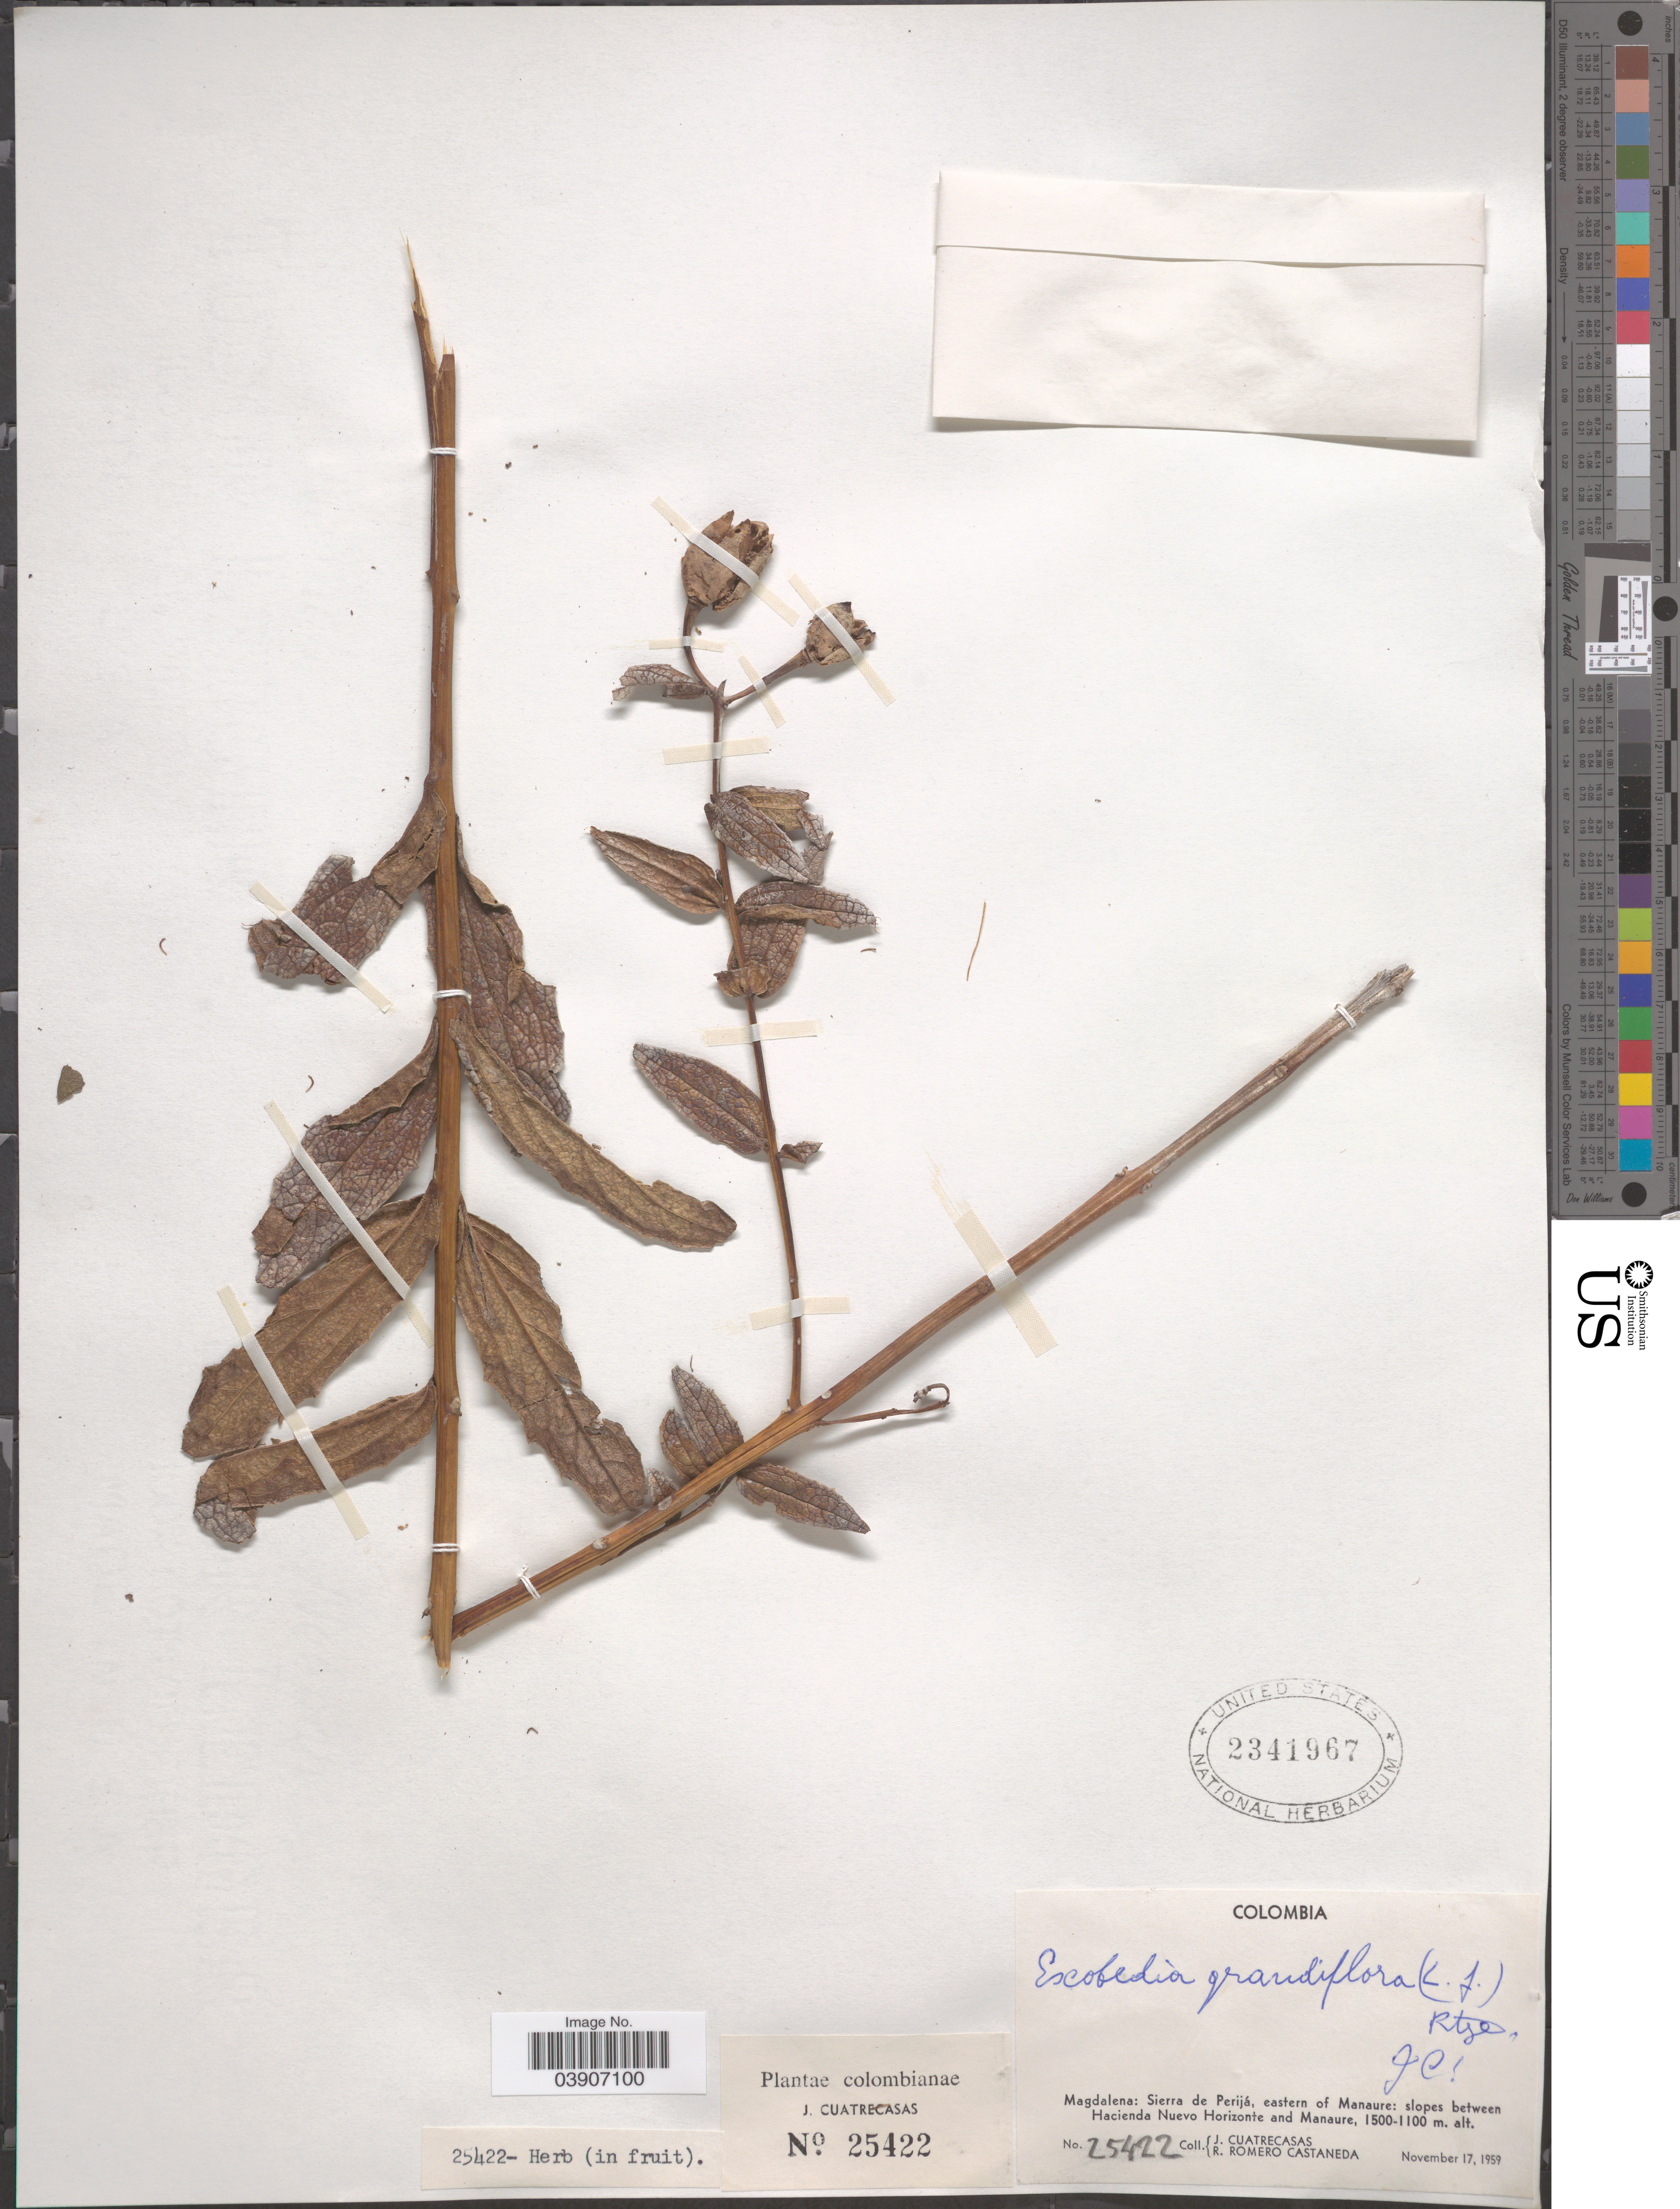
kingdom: Plantae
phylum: Tracheophyta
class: Magnoliopsida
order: Lamiales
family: Orobanchaceae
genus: Escobedia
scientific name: Escobedia grandiflora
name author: (L. f.) Kuntze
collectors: J. Cuatrecasas & R. Romero Castañeda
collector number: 25422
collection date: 1959-11-17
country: Colombia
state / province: Magdalena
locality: Sierra de Perijá, eastern of Manaure: slopes between Hacienda Nuevo Horizonte and Manaure.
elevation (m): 1100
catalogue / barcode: US 2341967